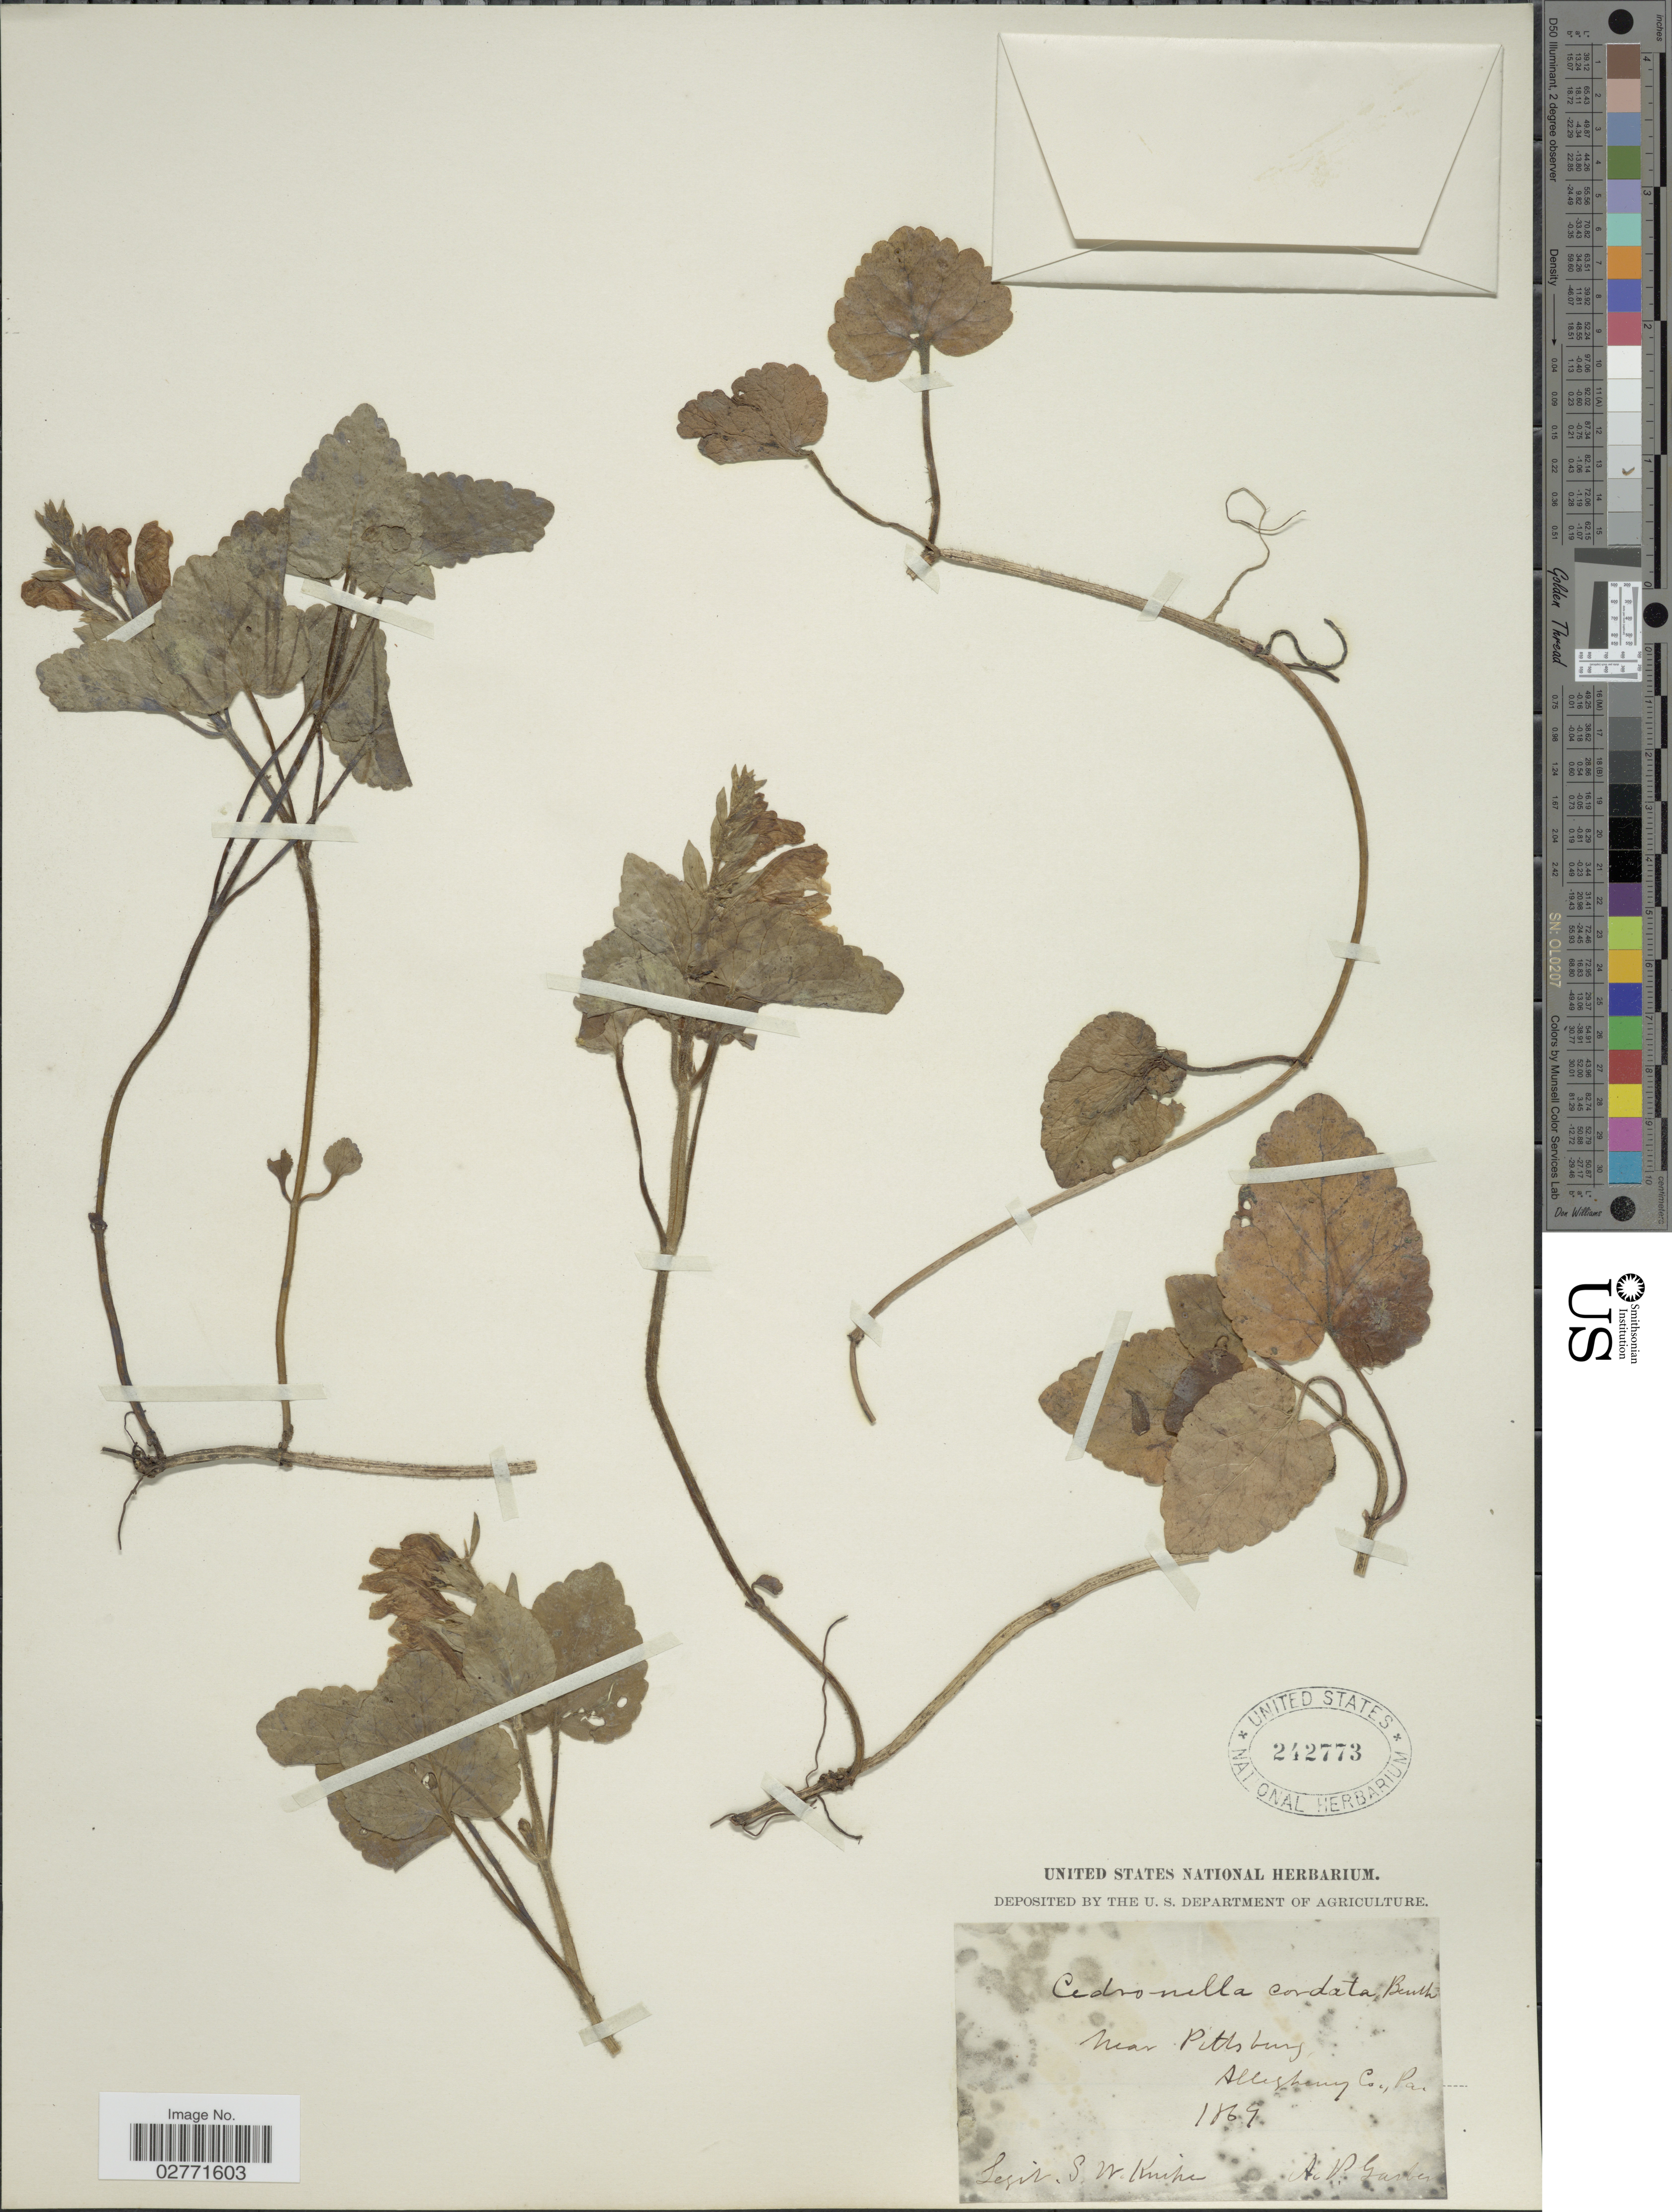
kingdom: Plantae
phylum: Tracheophyta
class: Magnoliopsida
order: Lamiales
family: Lamiaceae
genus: Meehania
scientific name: Meehania cordata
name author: (Nutt.) Britton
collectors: S. Knife & A. P. Garber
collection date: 1869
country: United States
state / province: Pennsylvania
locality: Near Pittsburg, Allegheny Co.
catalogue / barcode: US 242773